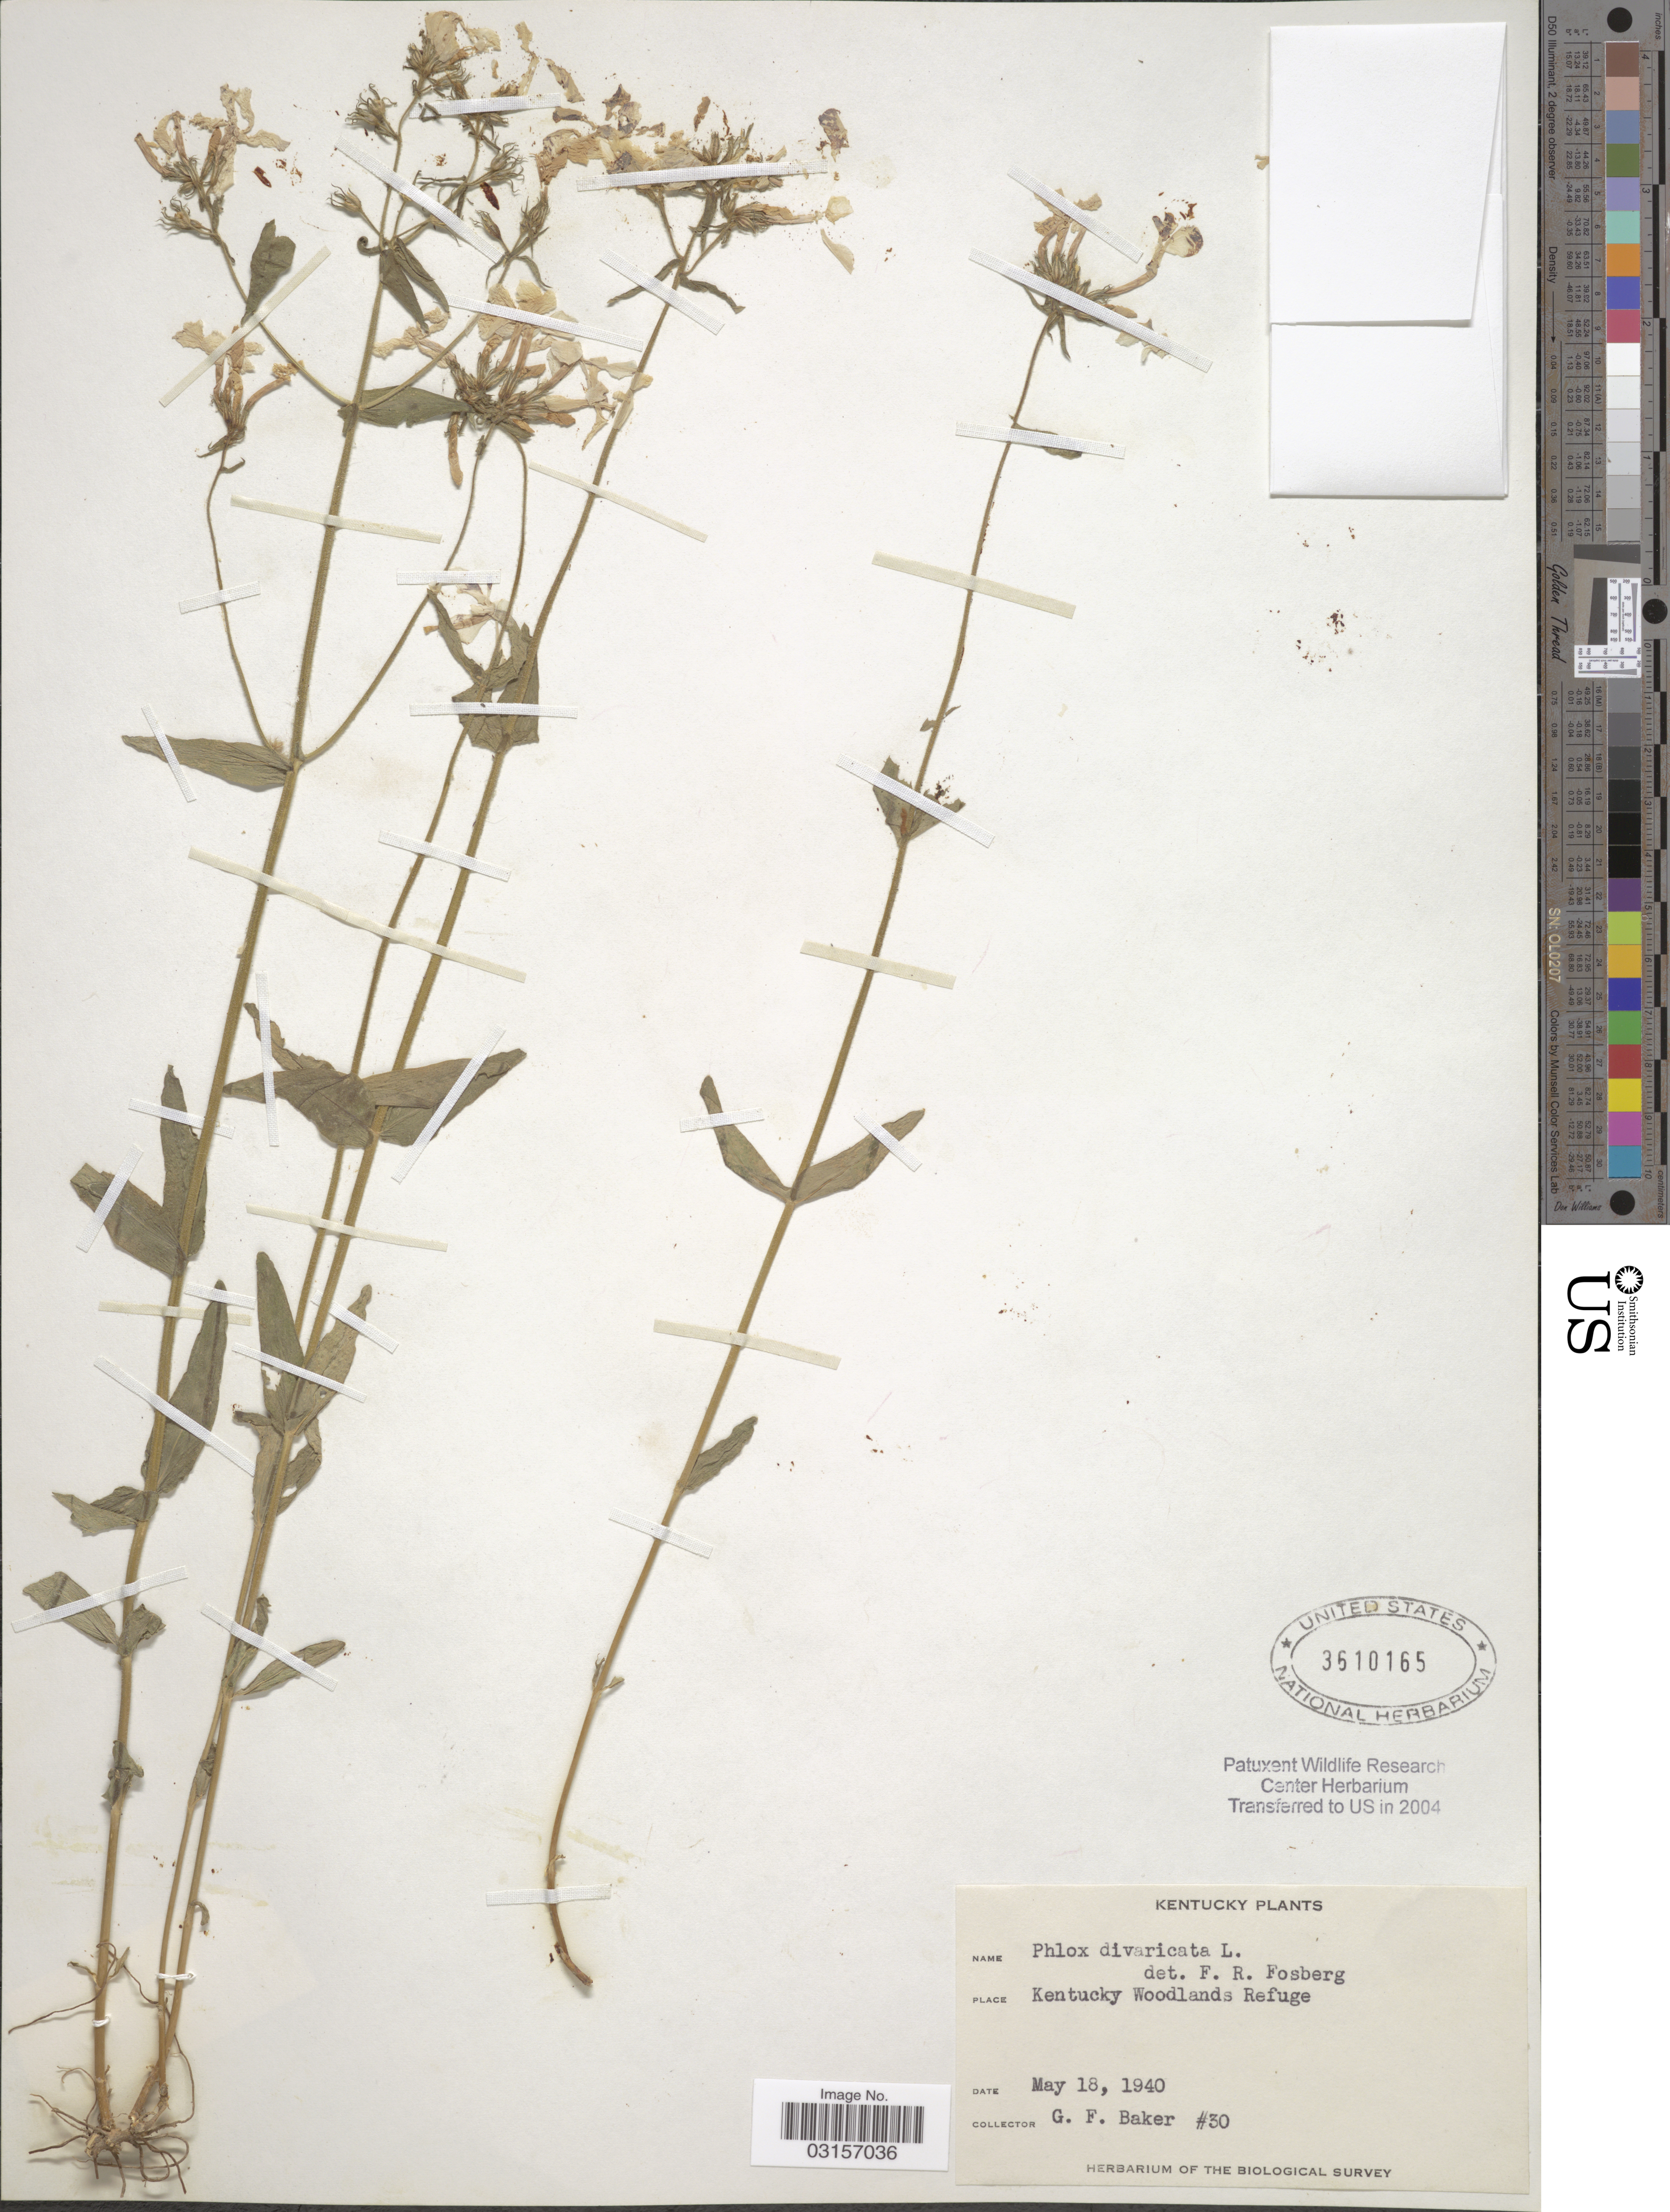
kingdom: Plantae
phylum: Tracheophyta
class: Magnoliopsida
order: Ericales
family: Polemoniaceae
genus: Phlox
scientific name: Phlox divaricata subsp. laphamii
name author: (Alph. Wood) Wherry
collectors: G. Baker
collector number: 30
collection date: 1940-05-18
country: United States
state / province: Kentucky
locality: Kentucky Woodlands Refuge.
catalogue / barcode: US 3610165